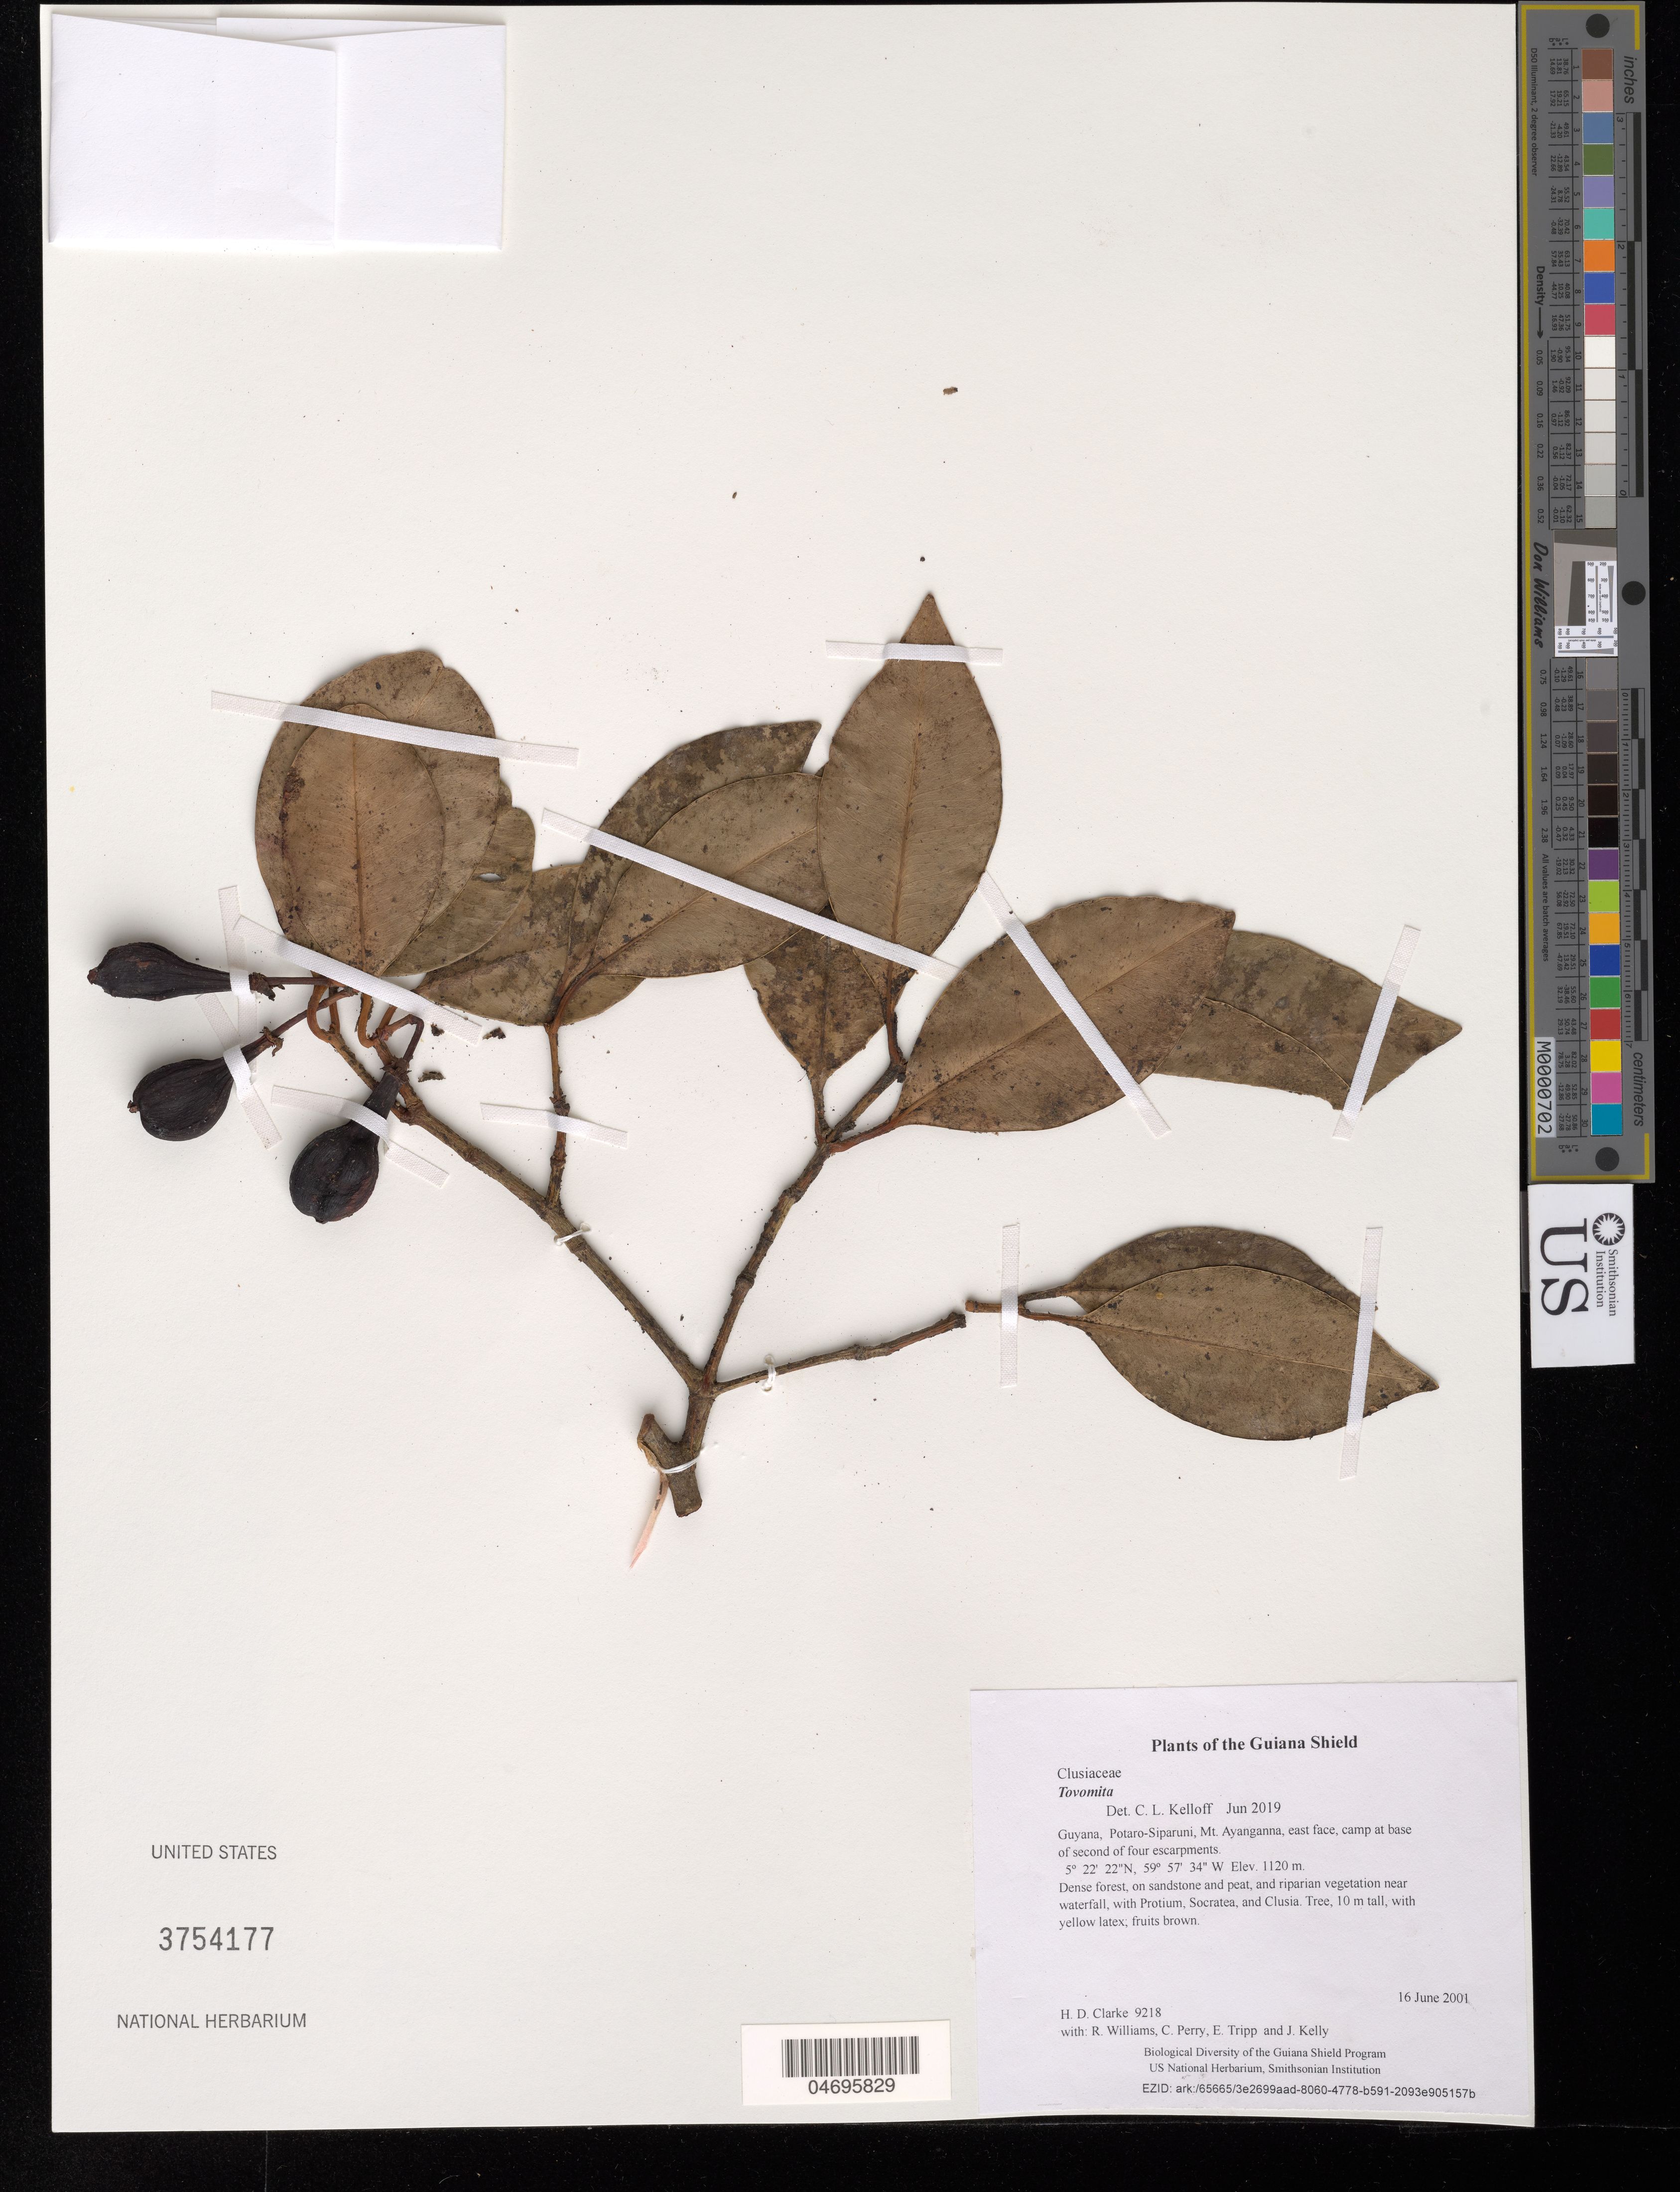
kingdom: Plantae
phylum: Tracheophyta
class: Magnoliopsida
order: Malpighiales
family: Clusiaceae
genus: Tovomita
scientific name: Tovomita sp.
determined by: Kelloff, C. L.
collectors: H. D. Clarke, R. Williams, C. Perry, E. Tripp & J. Kelly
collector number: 9218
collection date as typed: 16 June 2001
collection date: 2001-06-16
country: Guyana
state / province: Potaro-Siparuni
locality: Mt. Ayanganna, east face, camp at base of second of four escarpments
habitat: Dense forest, on sandstone and peat, and riparian vegetation near waterfall, with Protium, Socratea, and Clusia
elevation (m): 1120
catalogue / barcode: US 3754177